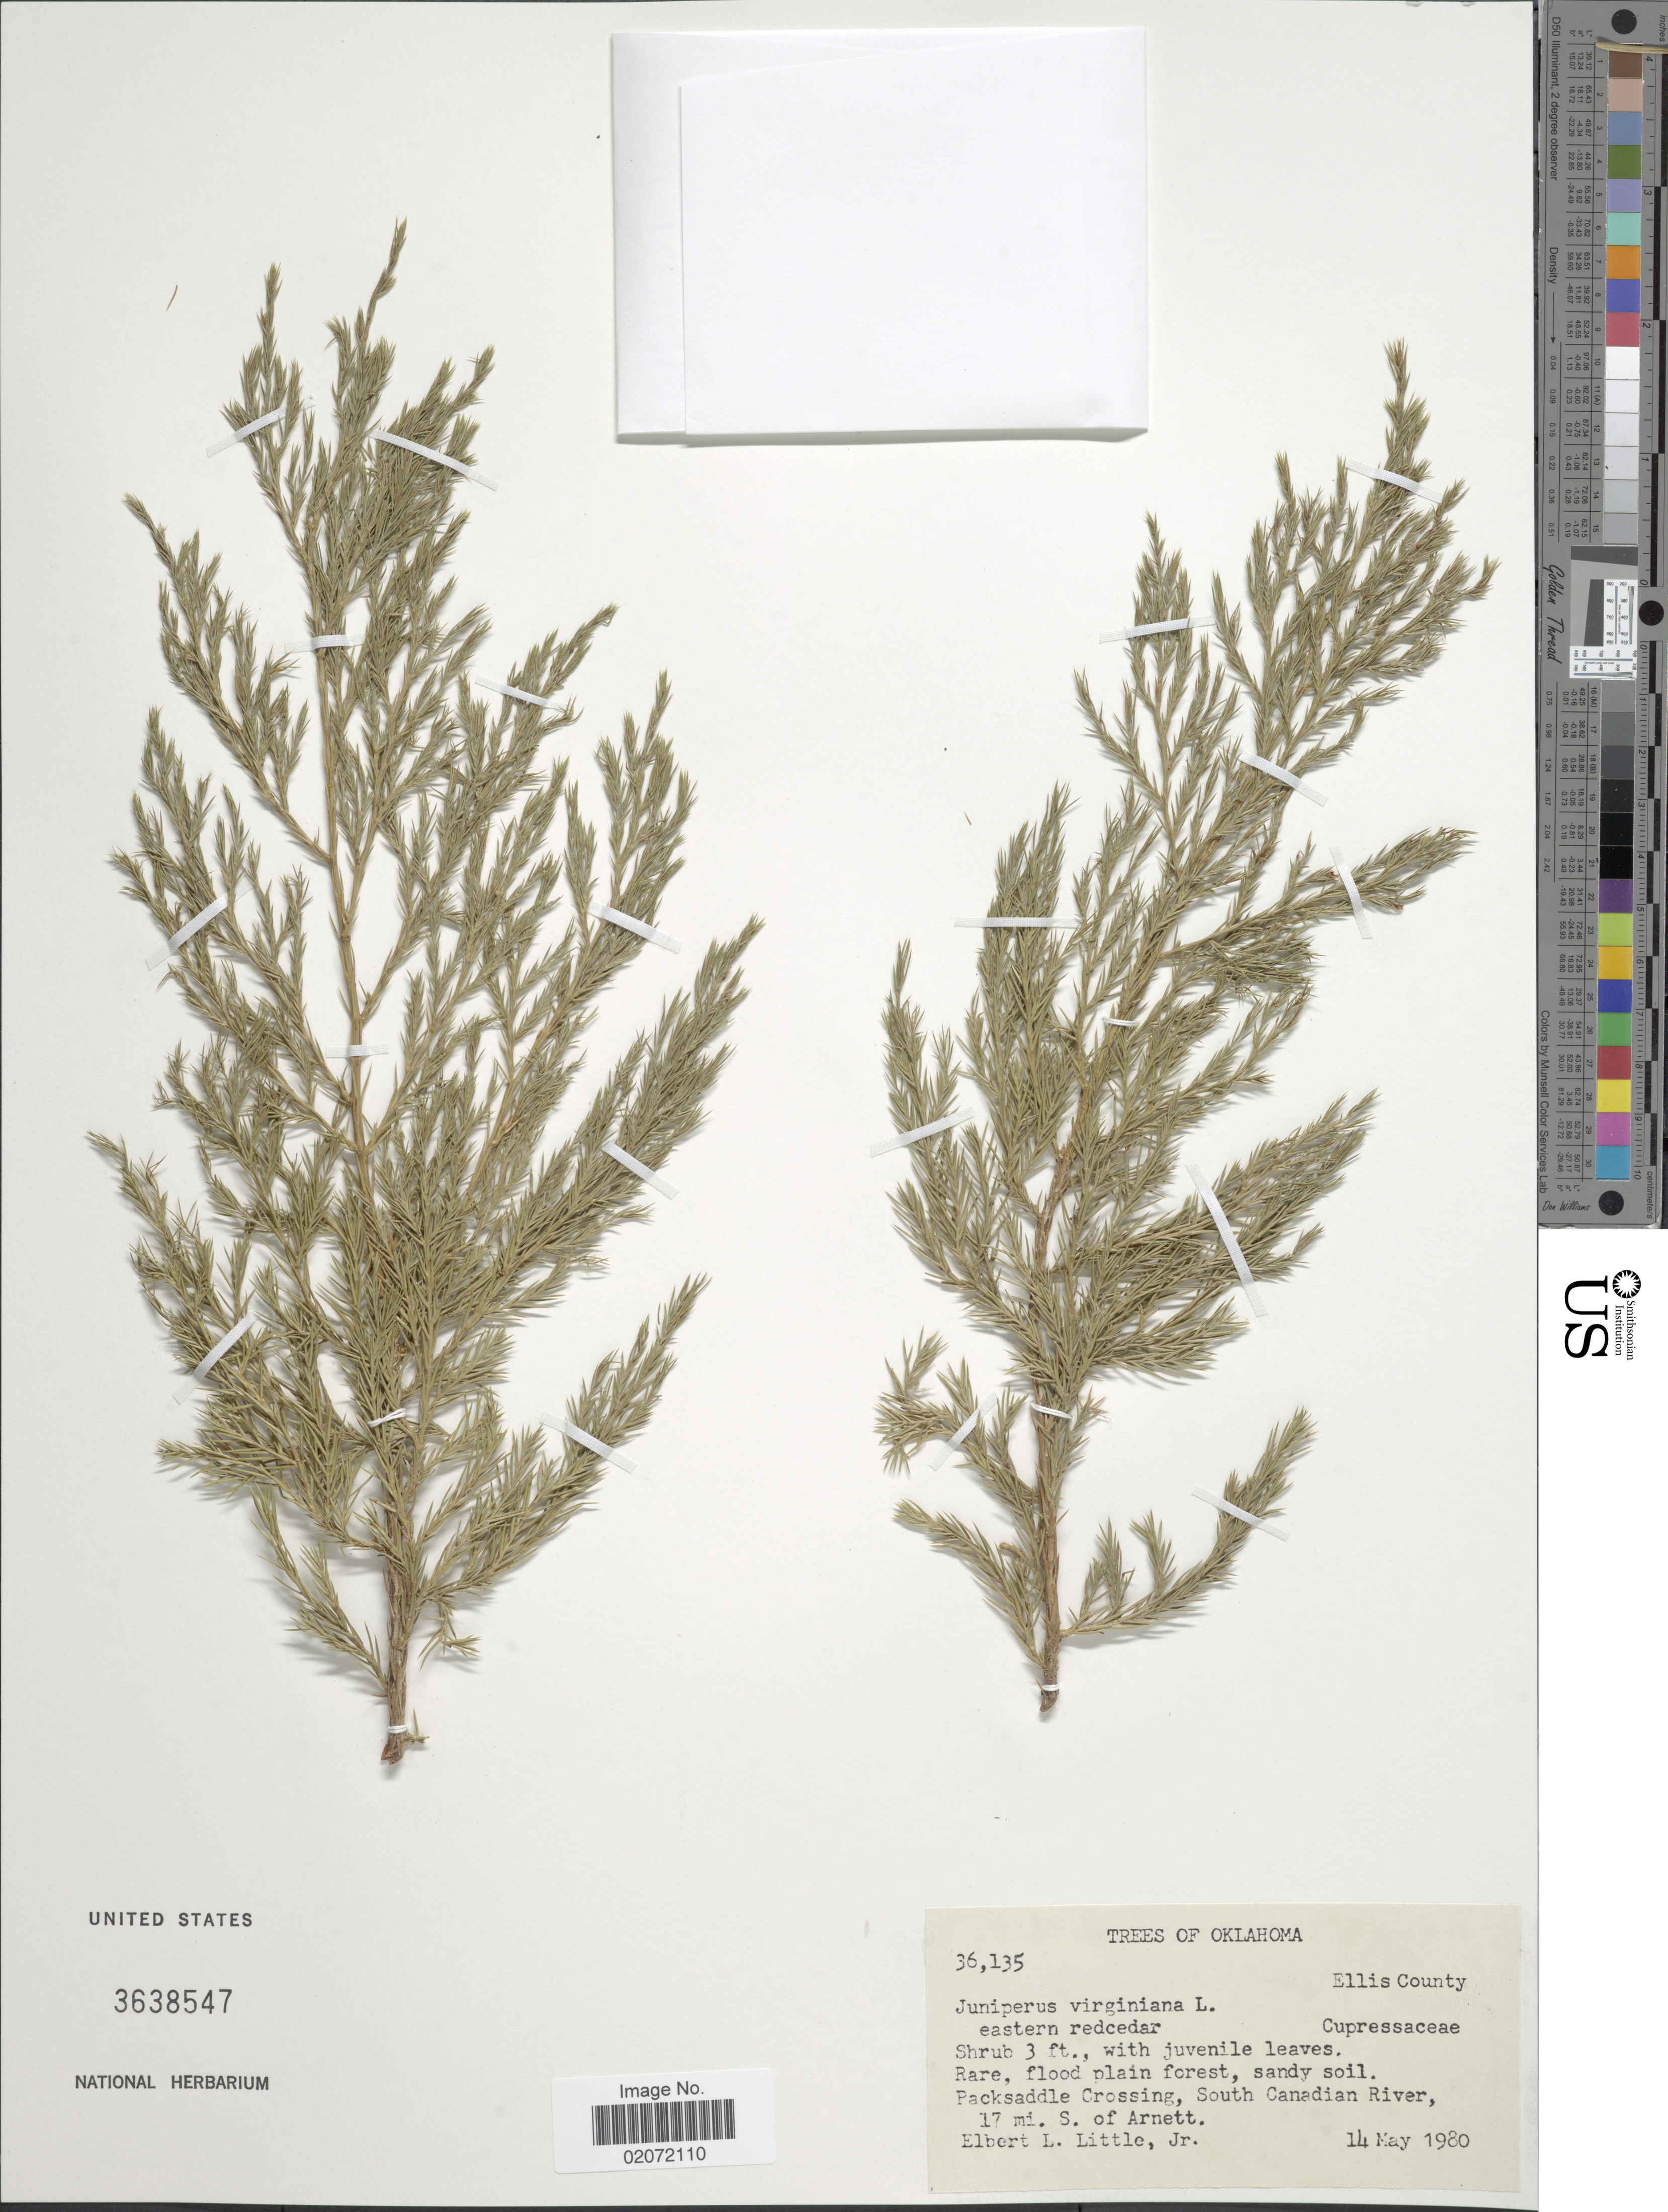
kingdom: Plantae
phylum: Tracheophyta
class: Pinopsida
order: Pinales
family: Cupressaceae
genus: Juniperus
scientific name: Juniperus virginiana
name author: L.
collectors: E. L. Little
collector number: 36135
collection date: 1980-05-14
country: United States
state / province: Oklahoma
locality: Packsaddle Crossing, South Canadian River. 17 mi S. of Arnett.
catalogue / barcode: US 3638547